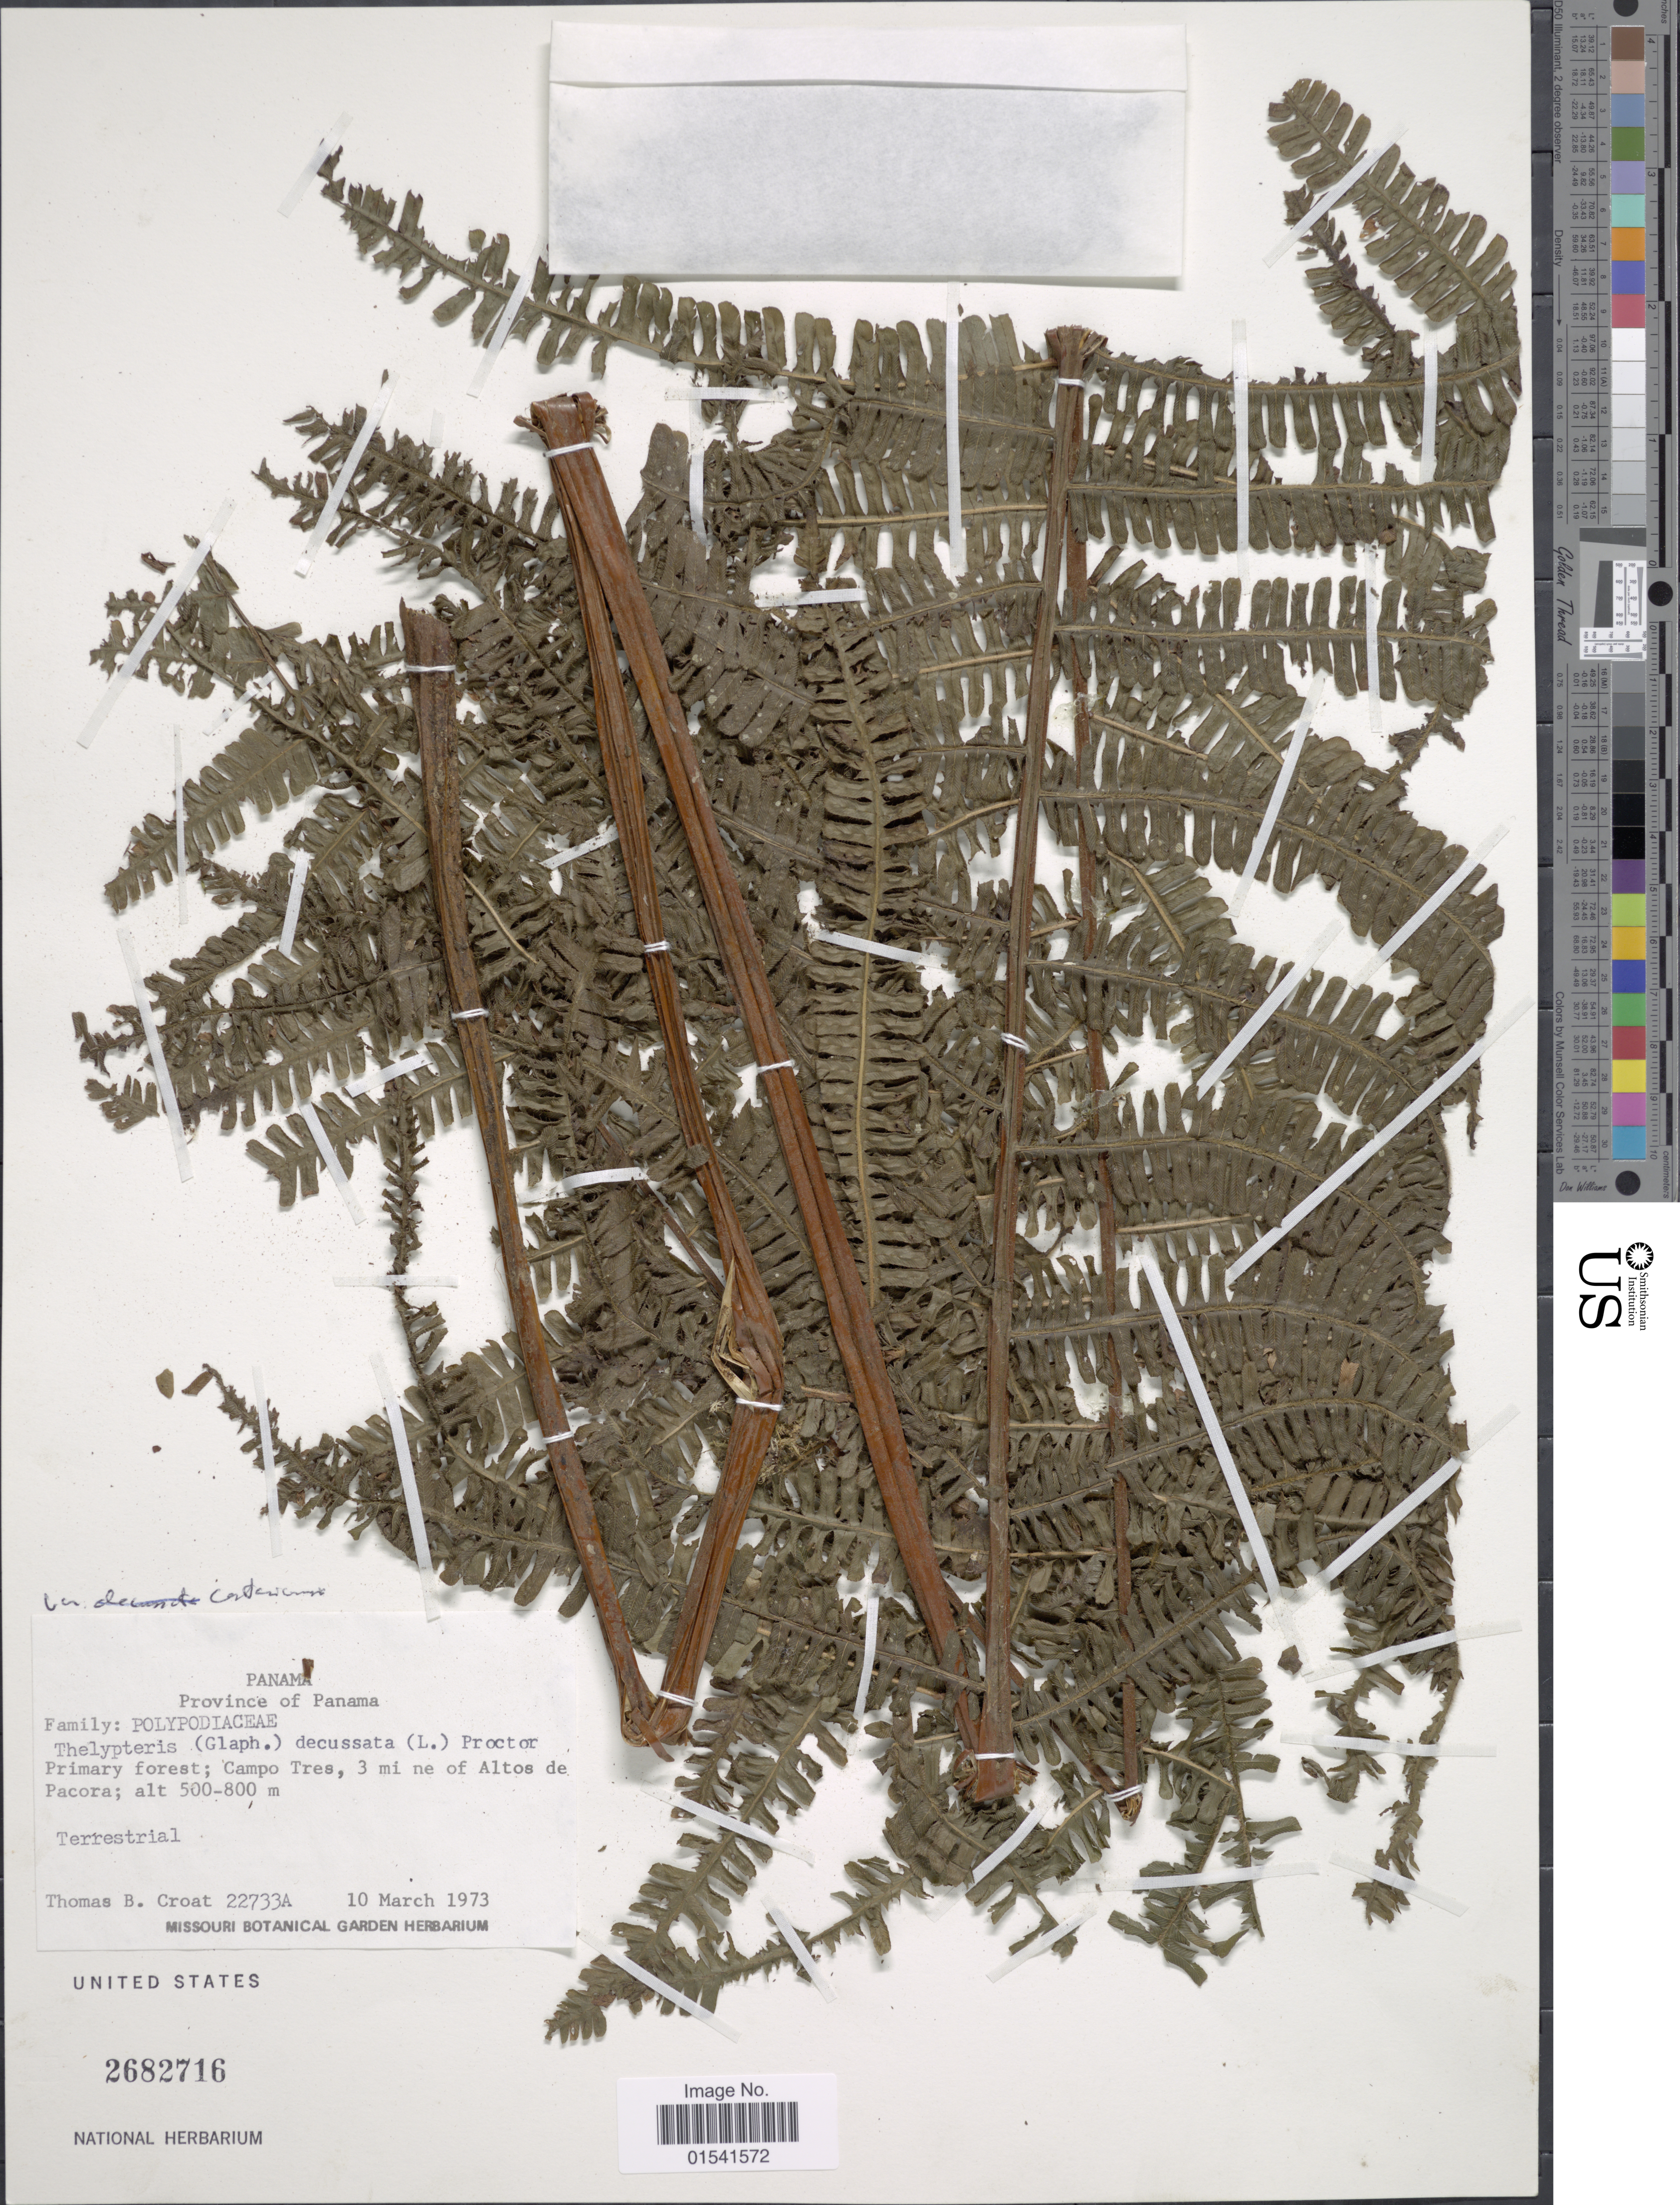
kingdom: Plantae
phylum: Tracheophyta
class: Polypodiopsida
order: Polypodiales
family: Thelypteridaceae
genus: Steiropteris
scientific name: Steiropteris decussata (L.) comb. nov., ined. 2015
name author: (L.)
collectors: T. B. Croat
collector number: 22733A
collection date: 1973-03-10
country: Panama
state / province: Panamá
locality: Primary forest; Campo Tres, 3 mi. ne of Altos de Pacora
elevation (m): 500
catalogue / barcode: US 2682716